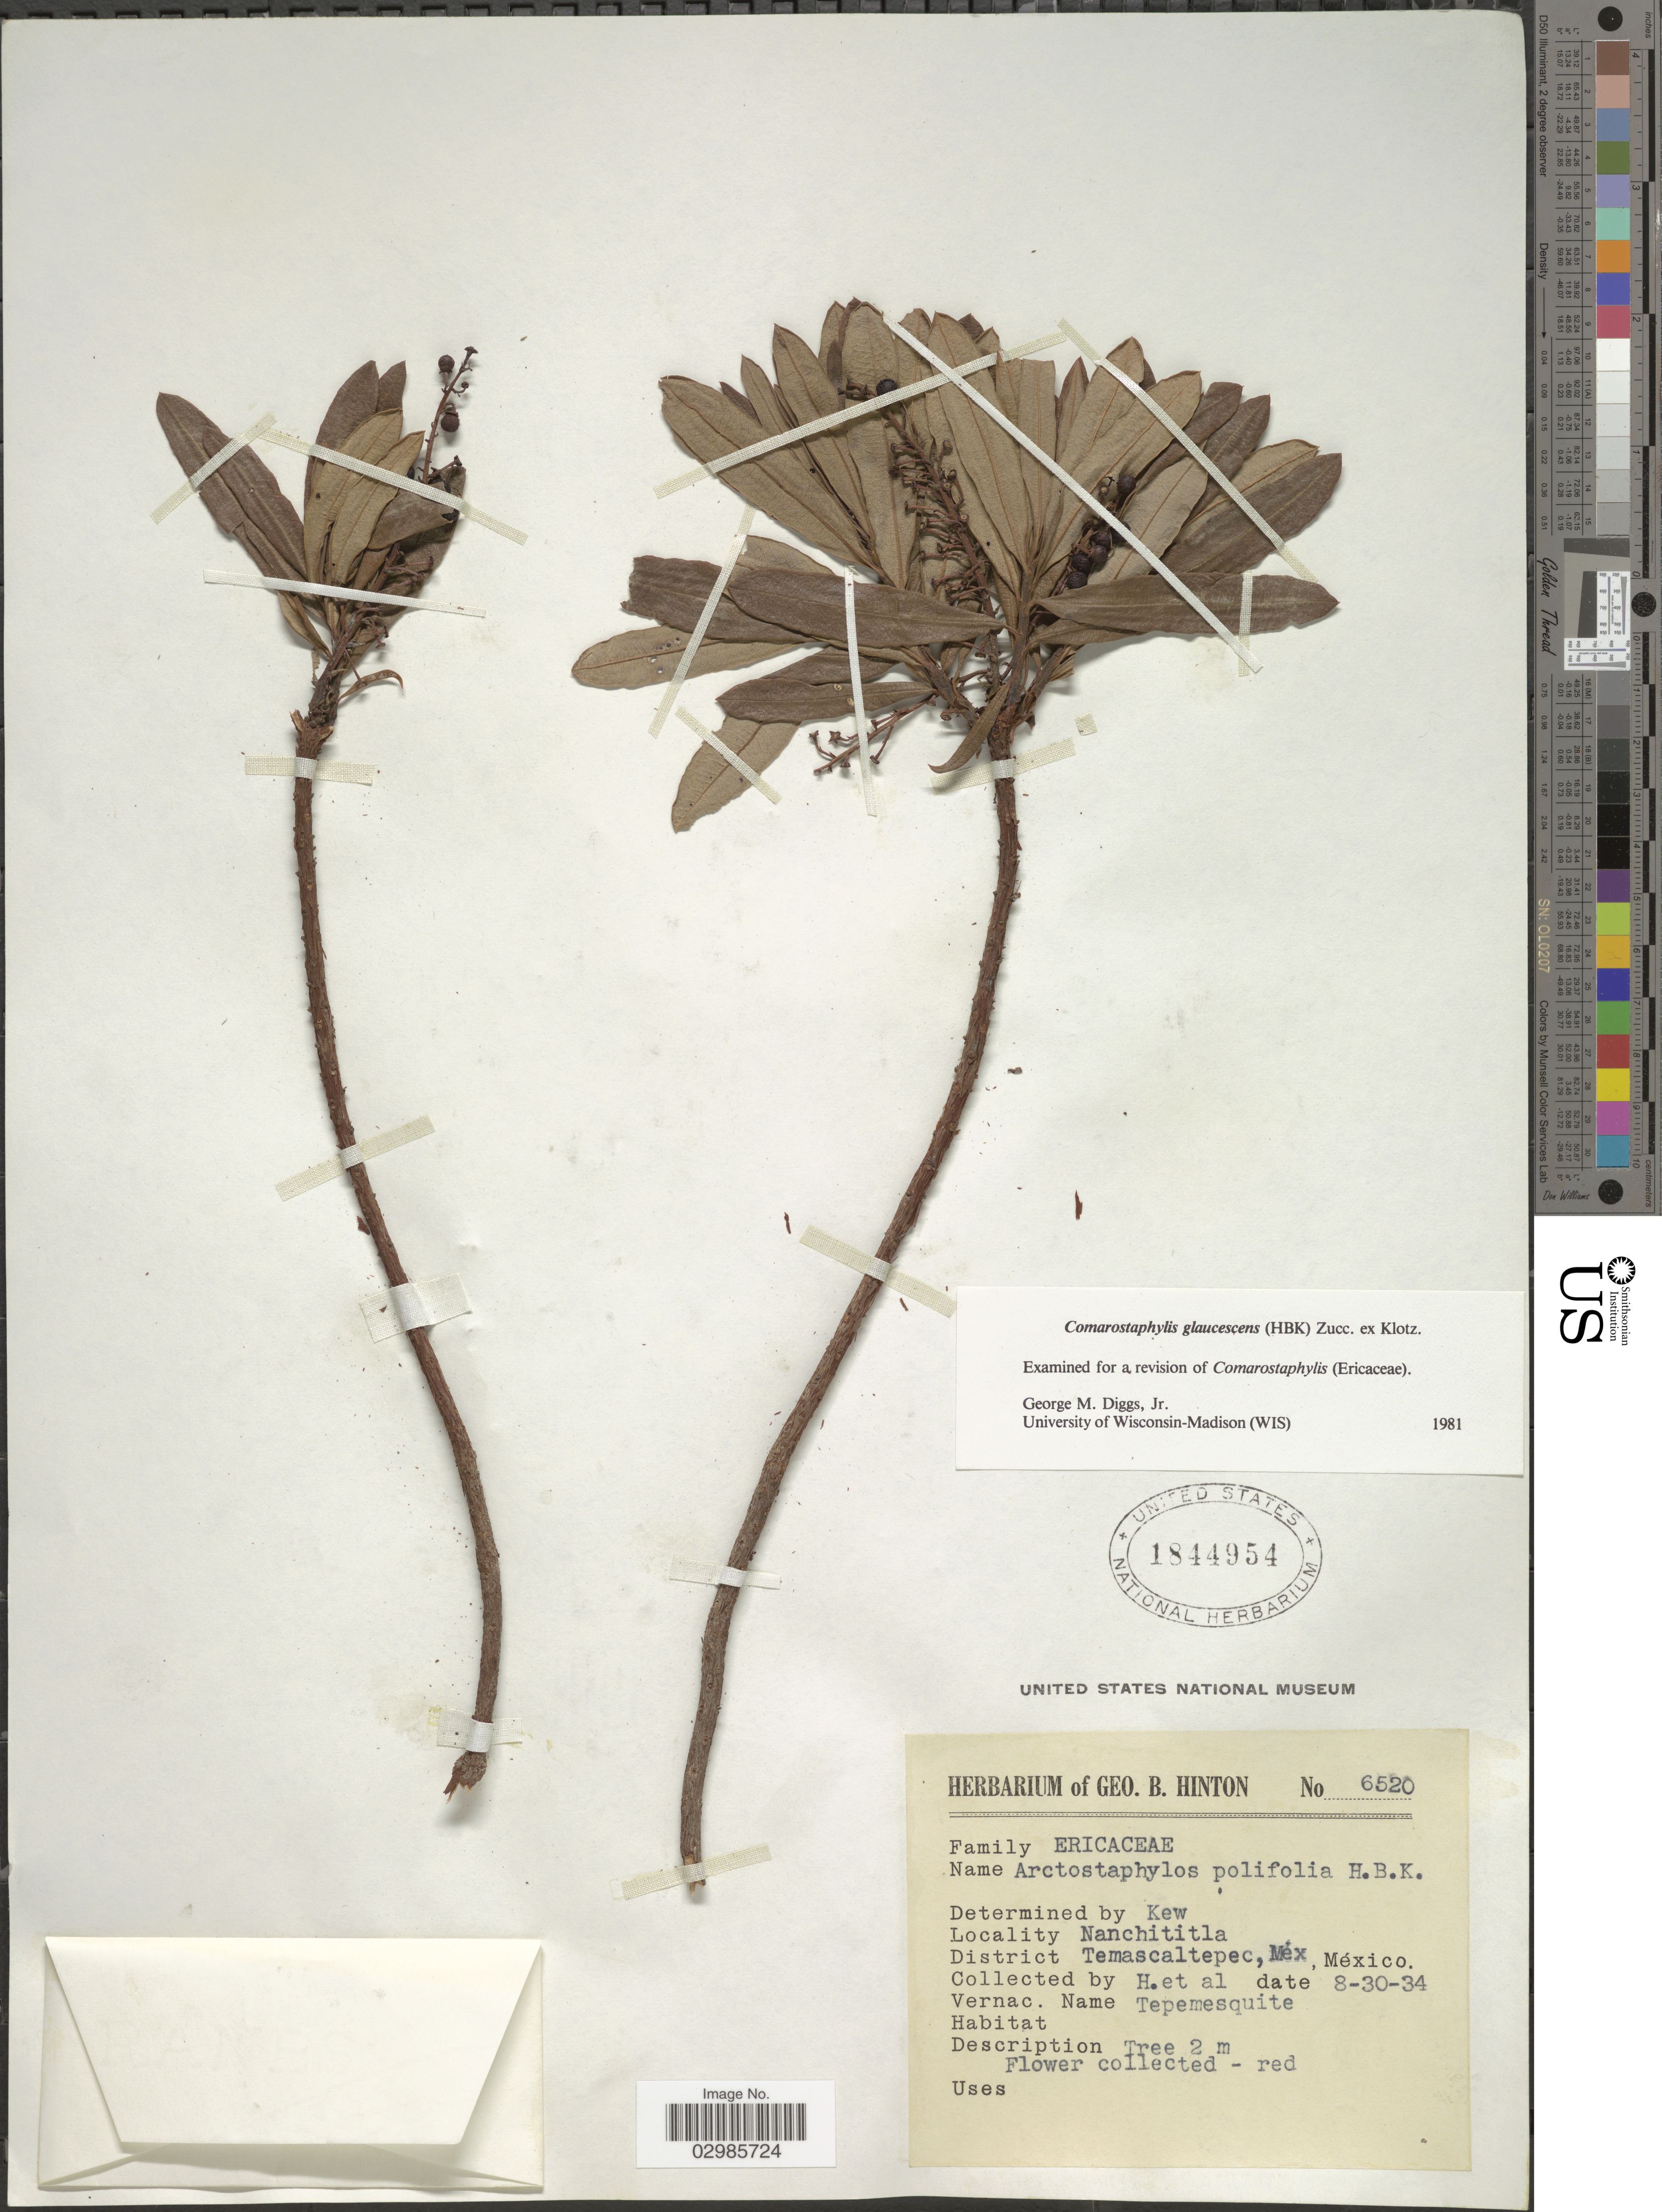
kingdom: Plantae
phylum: Tracheophyta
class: Magnoliopsida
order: Ericales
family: Ericaceae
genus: Comarostaphylis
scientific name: Comarostaphylis glaucescens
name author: (Kunth) Zucc. ex Klotzsch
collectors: G. B. Hinton & et al.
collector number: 6520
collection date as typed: Transcribed d/m/y: 30/8/34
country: Mexico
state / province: México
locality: Nanchititla, District Temascaltepec, Méx, México.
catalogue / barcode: US 1844954